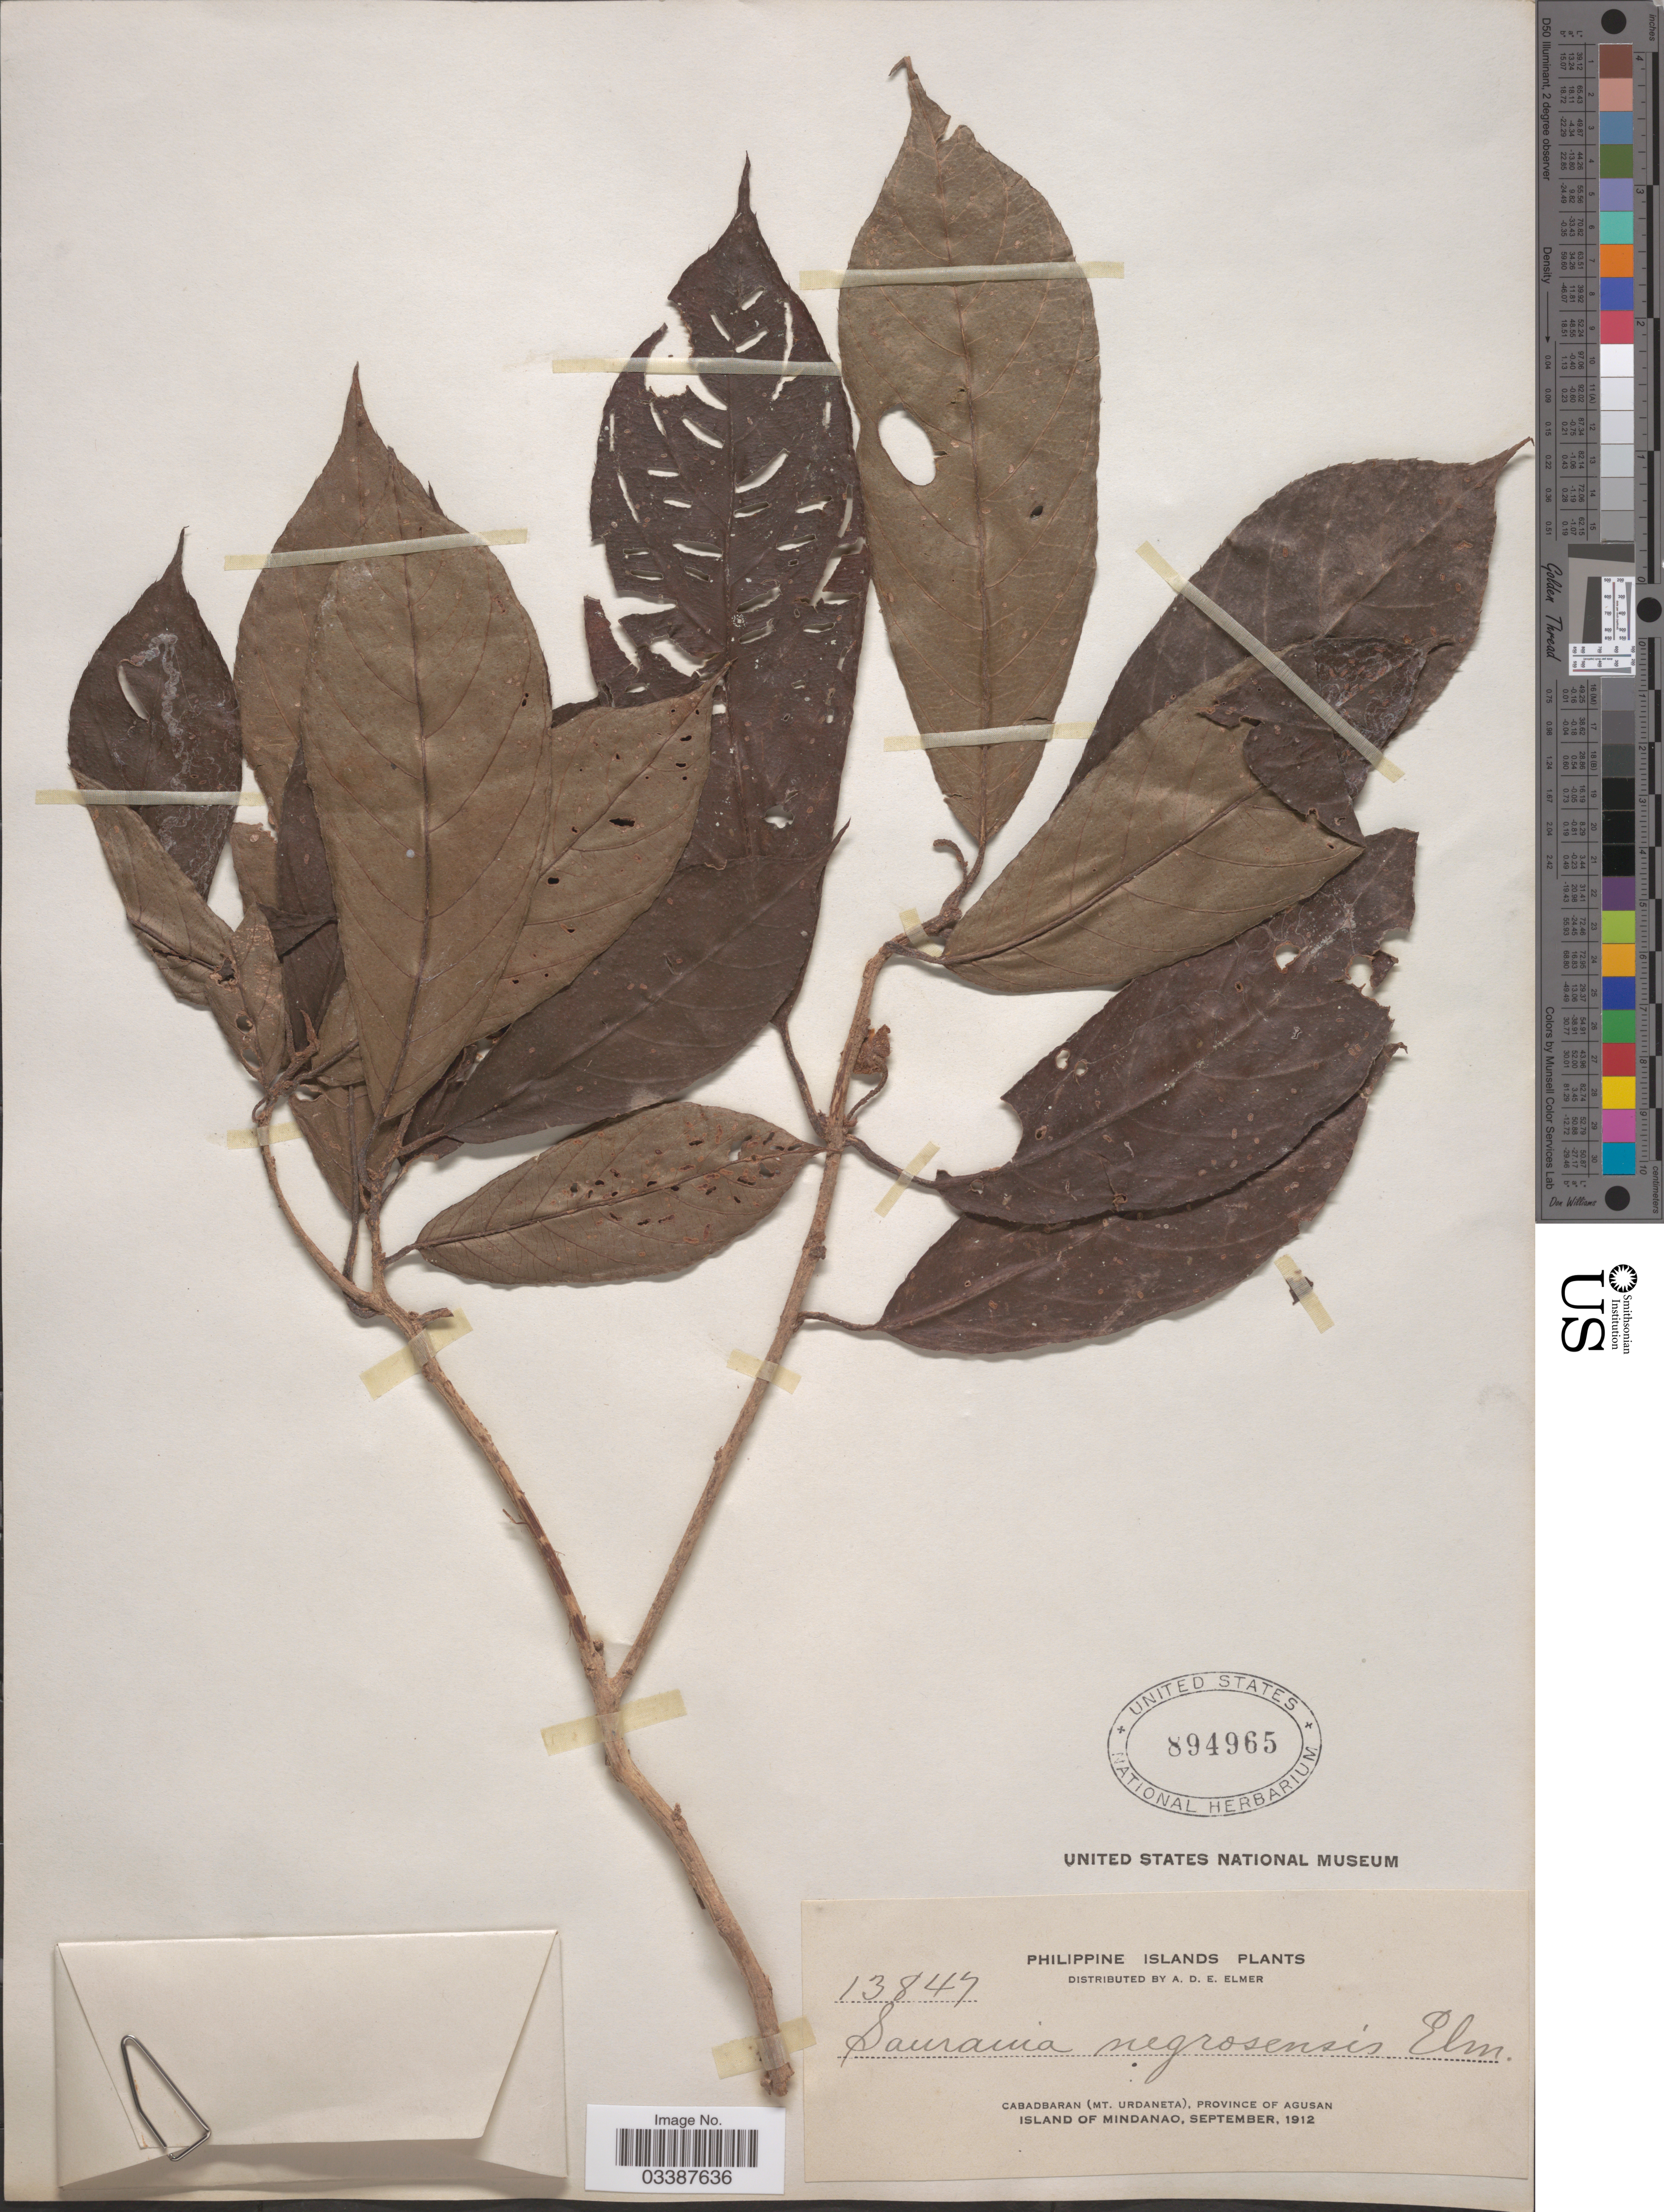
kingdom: Plantae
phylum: Tracheophyta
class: Magnoliopsida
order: Ericales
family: Actinidiaceae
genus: Saurauia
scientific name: Saurauia negrosensis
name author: Elmer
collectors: A. D. E. Elmer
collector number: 13847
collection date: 1912-09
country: Philippines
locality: Philippine Islands, Cabadbaran (Mt. Urdaneta), Province of Agusan, Island of Mindanao.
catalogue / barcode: US 894965